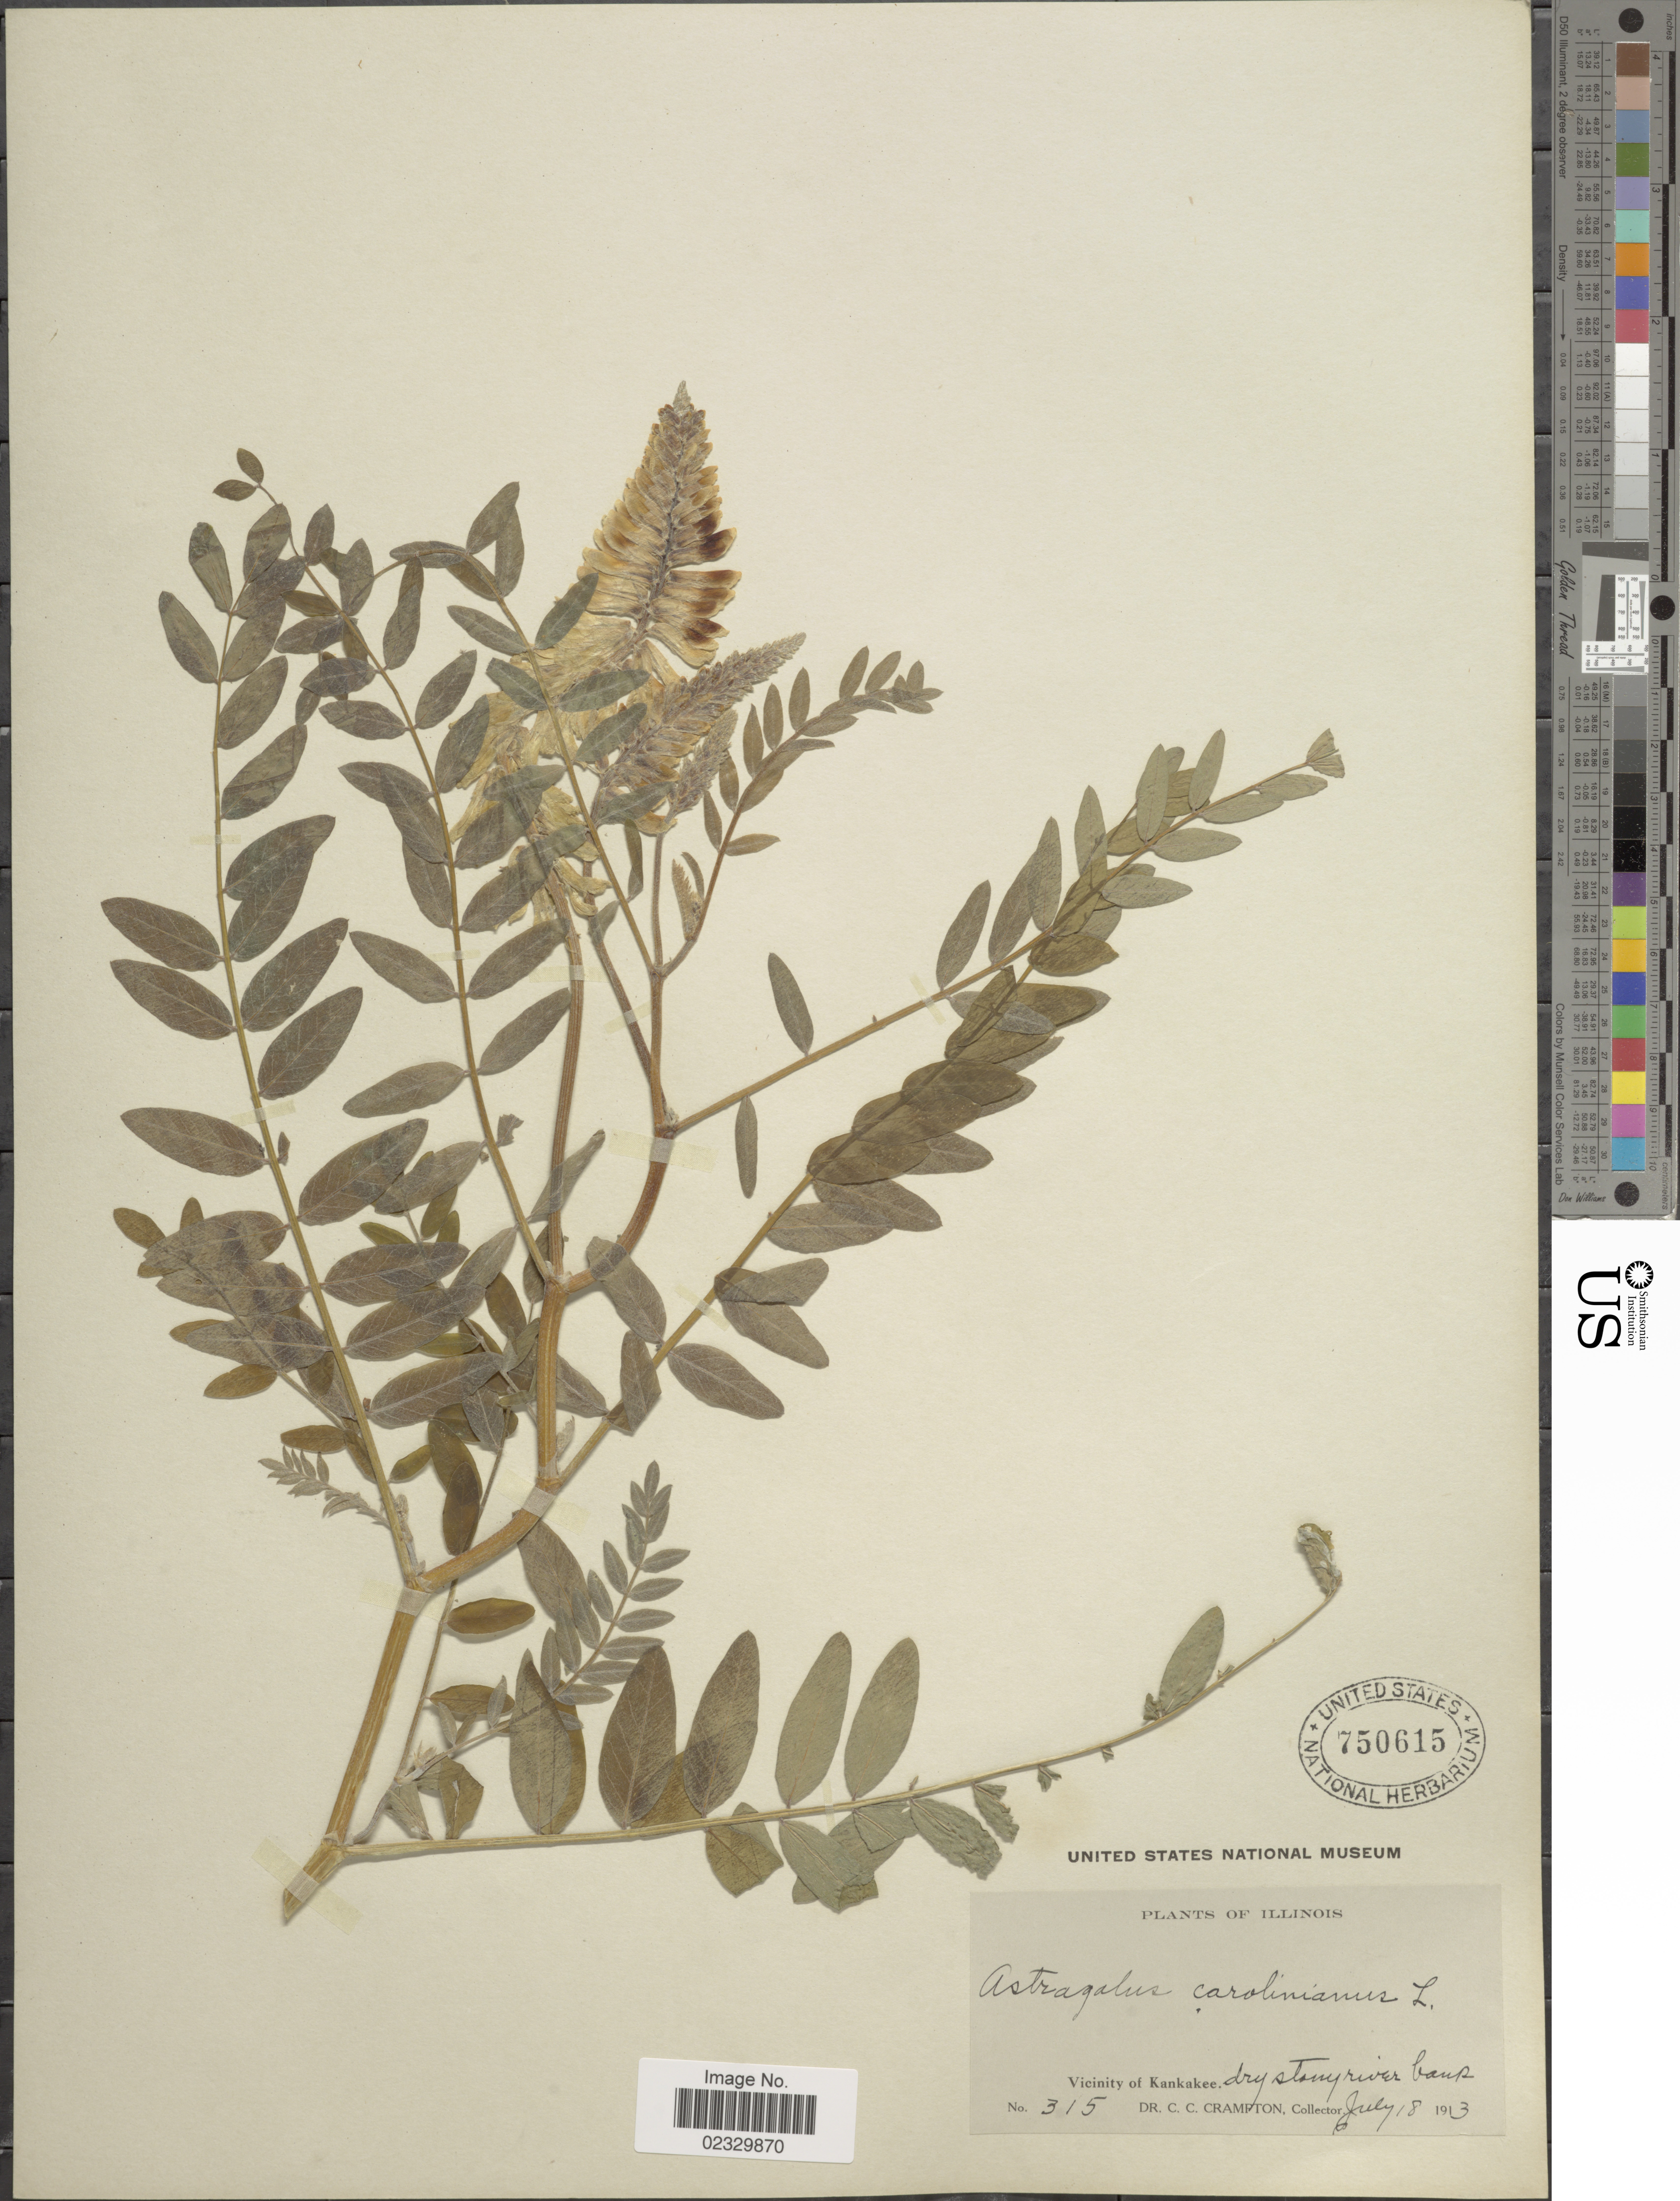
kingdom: Plantae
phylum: Tracheophyta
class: Magnoliopsida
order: Fabales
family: Fabaceae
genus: Astragalus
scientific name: Astragalus canadensis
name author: L.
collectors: C. Crampton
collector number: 315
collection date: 1913-07-18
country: United States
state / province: Illinois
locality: Vicinity of Kankakee, dry stony river bank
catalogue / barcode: US 750615